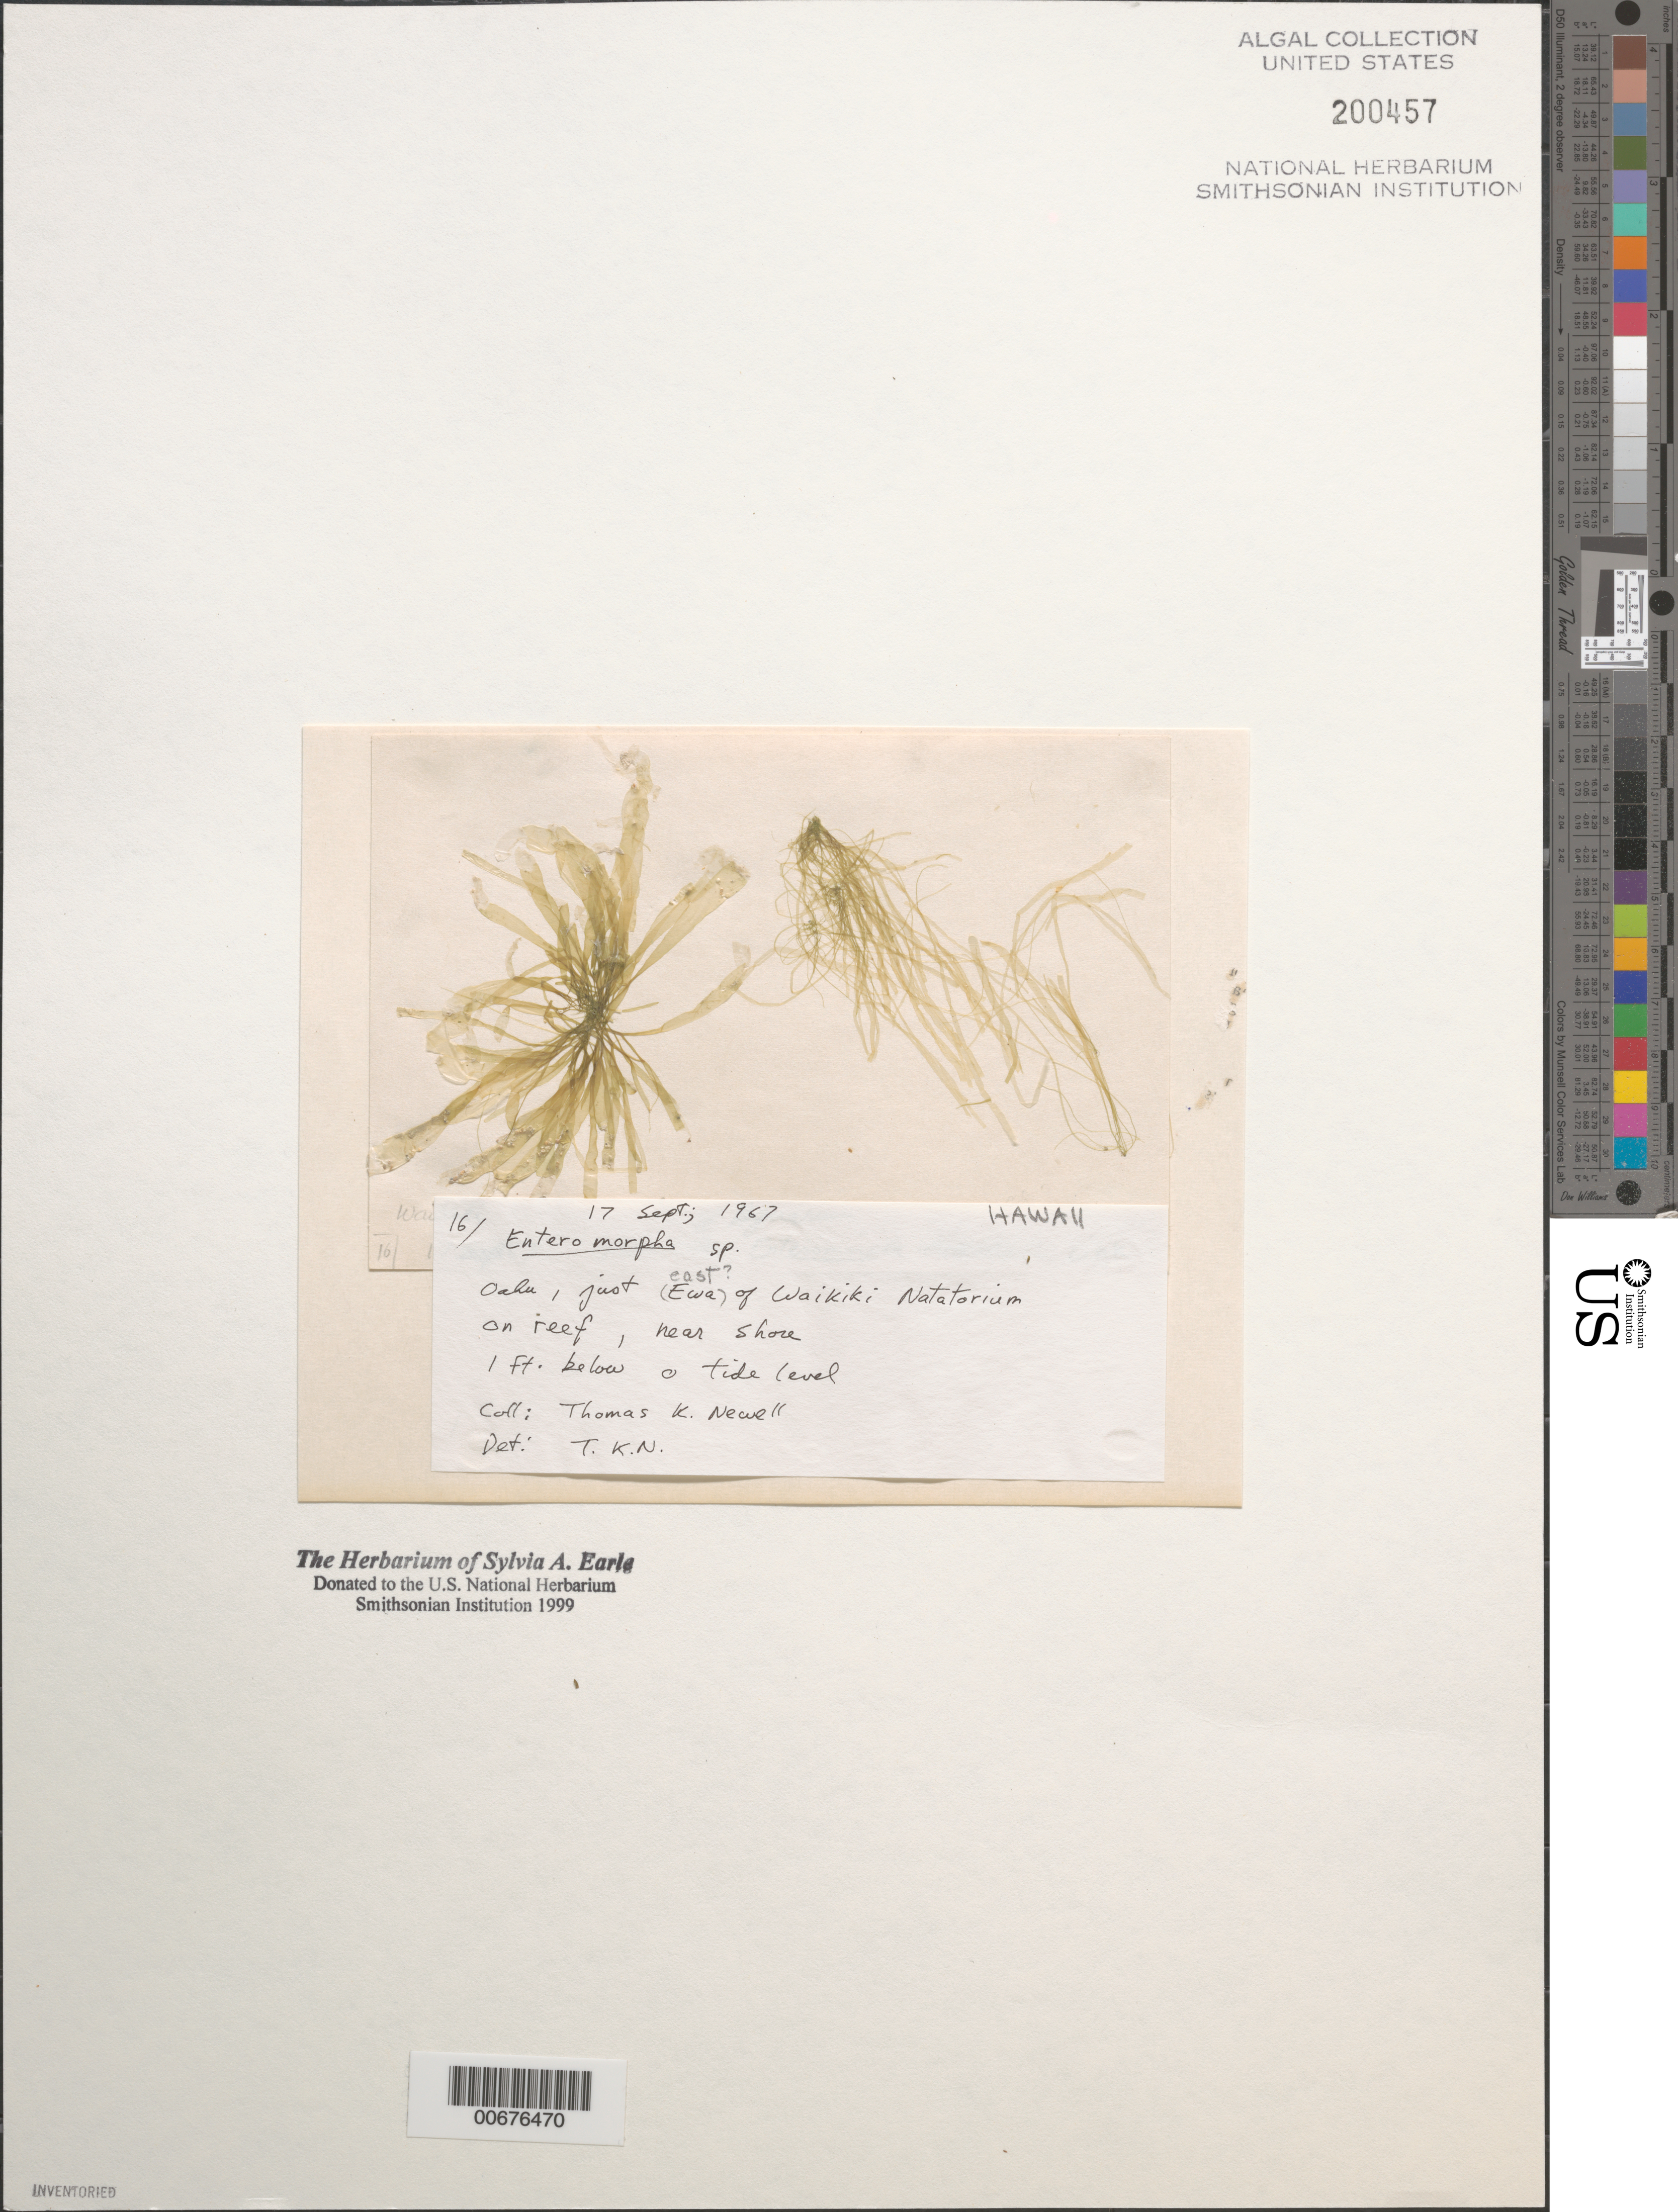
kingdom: Plantae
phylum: Chlorophyta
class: Ulvophyceae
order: Ulvales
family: Ulvaceae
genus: Ulva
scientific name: Ulva sp.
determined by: Algae name updating Project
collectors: T. K. Newell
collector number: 16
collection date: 1967-09-17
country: United States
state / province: Hawaii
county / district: Honolulu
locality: Oahu, just east (Ewa) of Waikiki Natatorium on reef, near shore.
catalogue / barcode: US 200457